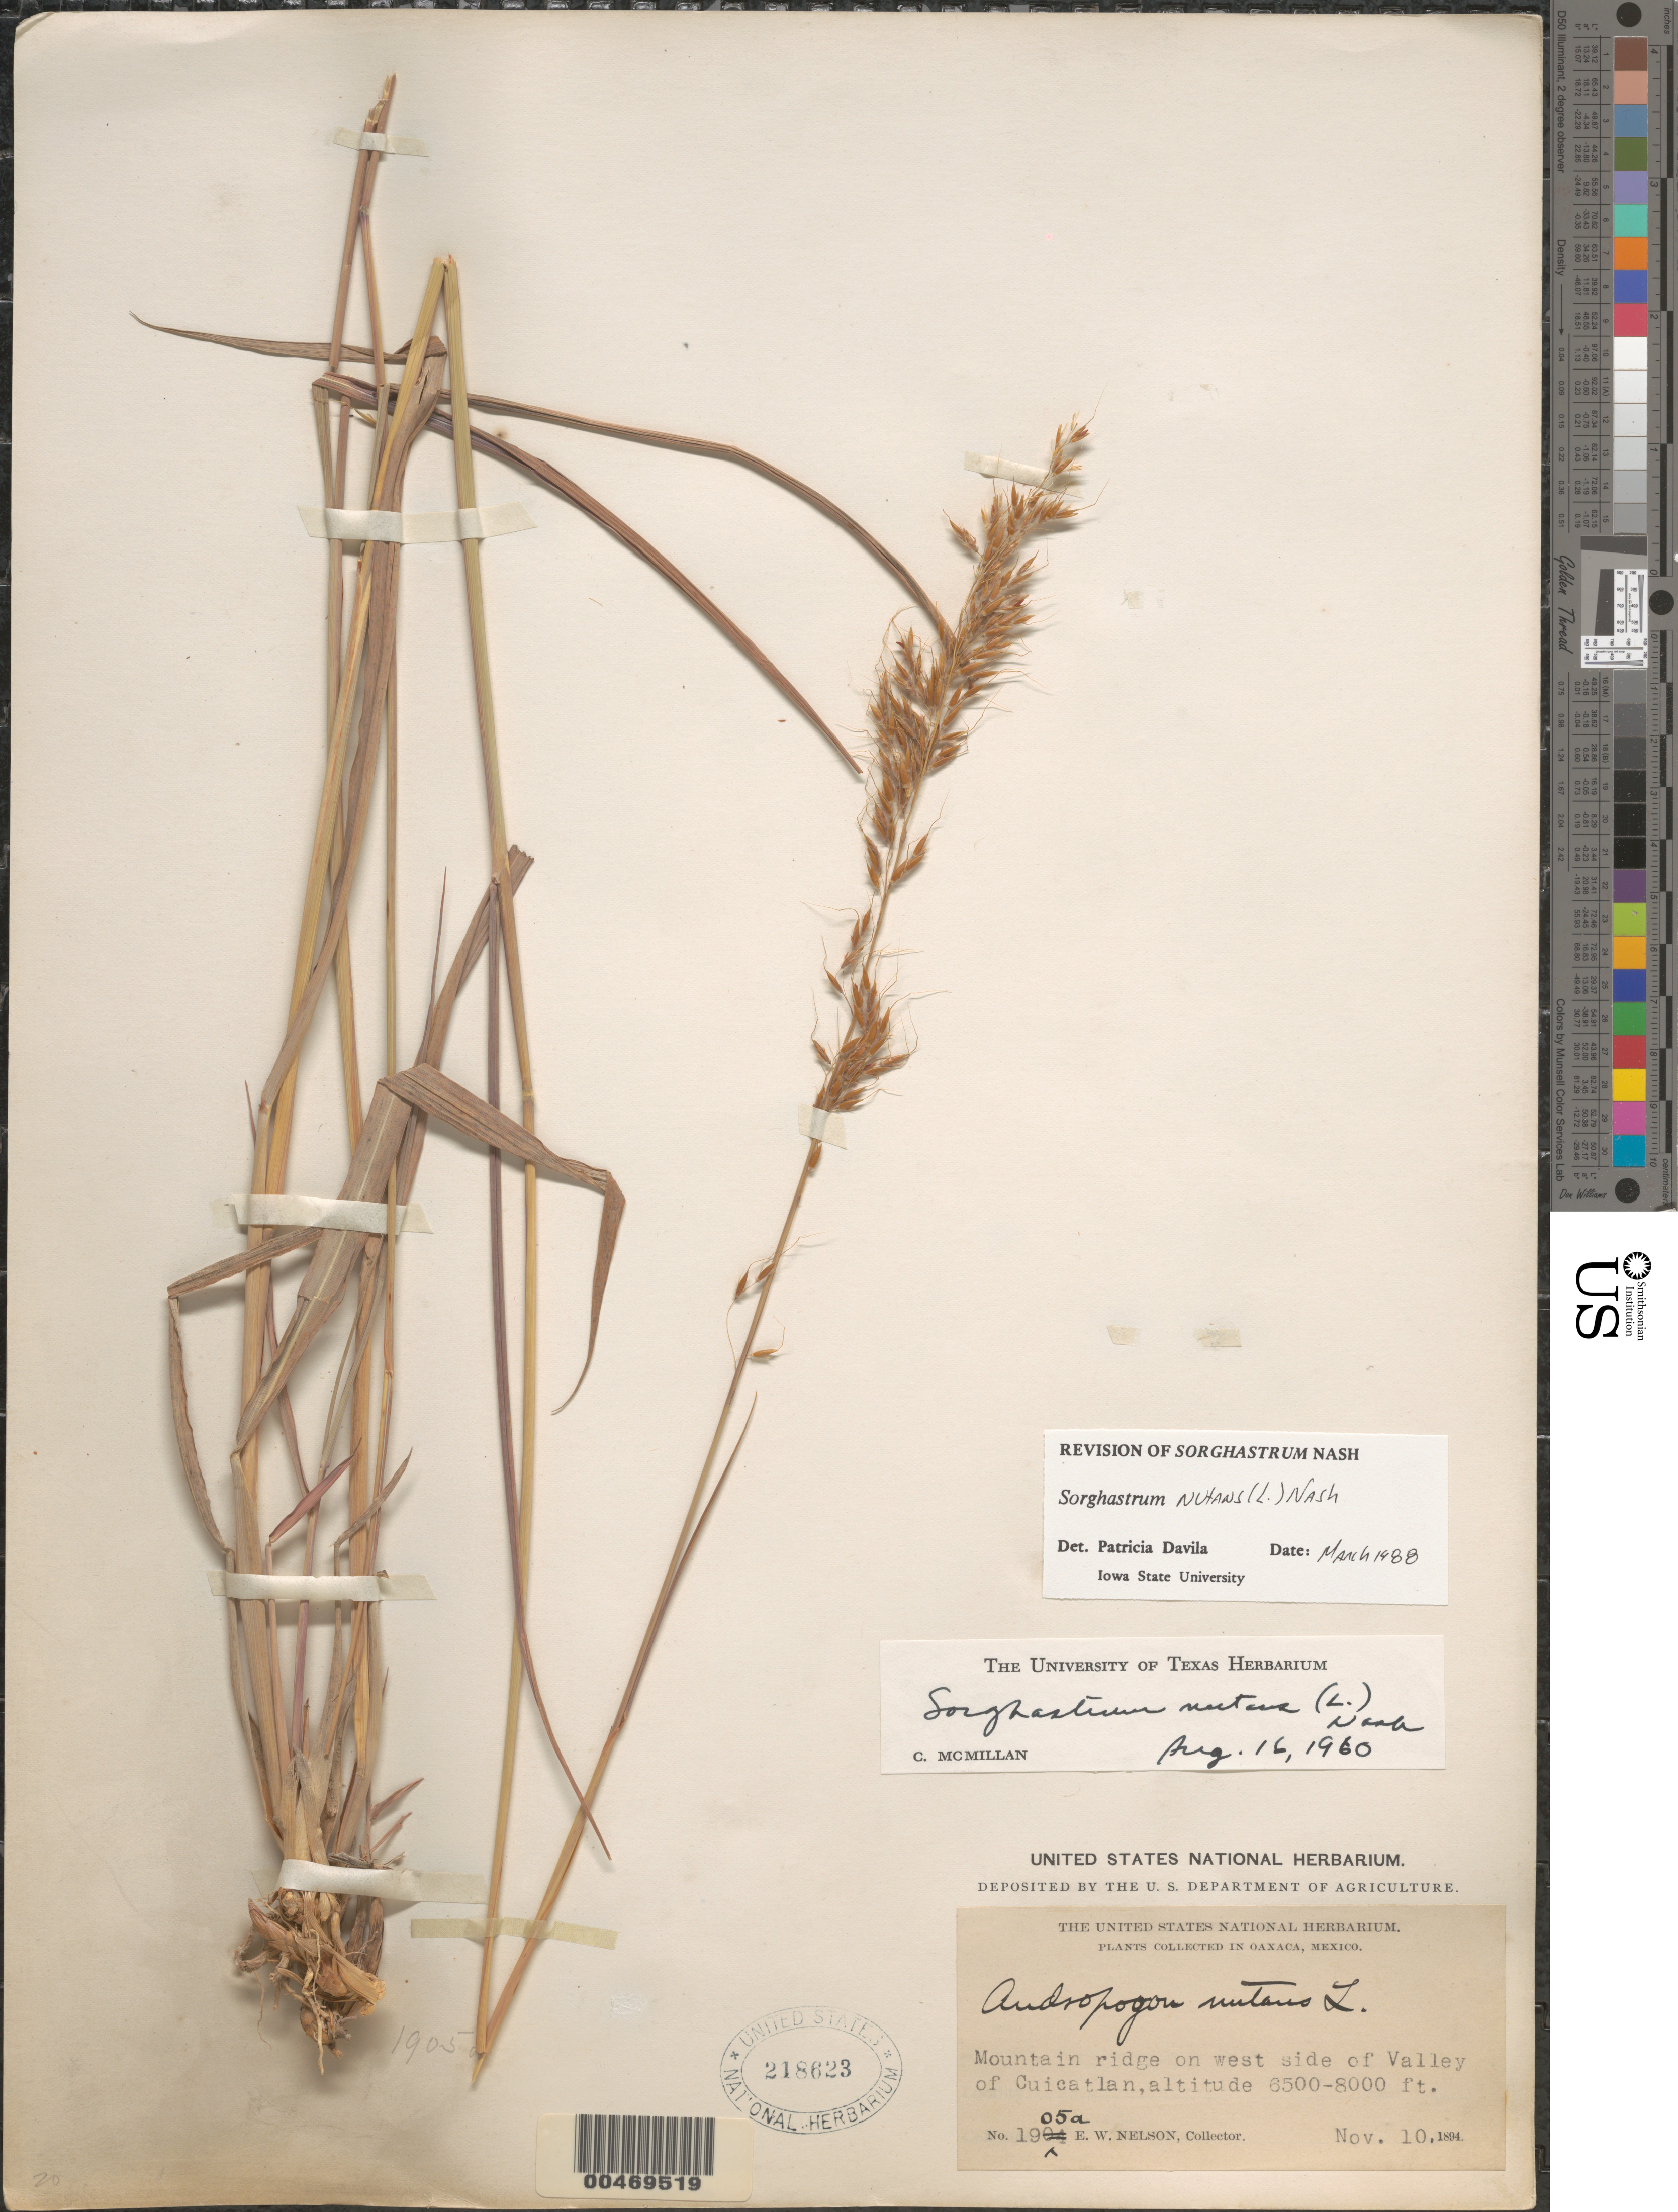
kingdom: Plantae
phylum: Tracheophyta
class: Liliopsida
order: Poales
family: Poaceae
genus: Sorghastrum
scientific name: Sorghastrum nutans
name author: (L.) Nash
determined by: Dávila, P. D.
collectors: E. W. Nelson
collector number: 1905a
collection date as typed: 10 Nov 1894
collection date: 1894-11-10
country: Mexico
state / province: Oaxaca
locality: Mtn ridge on W side of Valley of Cuicatlan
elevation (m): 1981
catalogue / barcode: US 218623